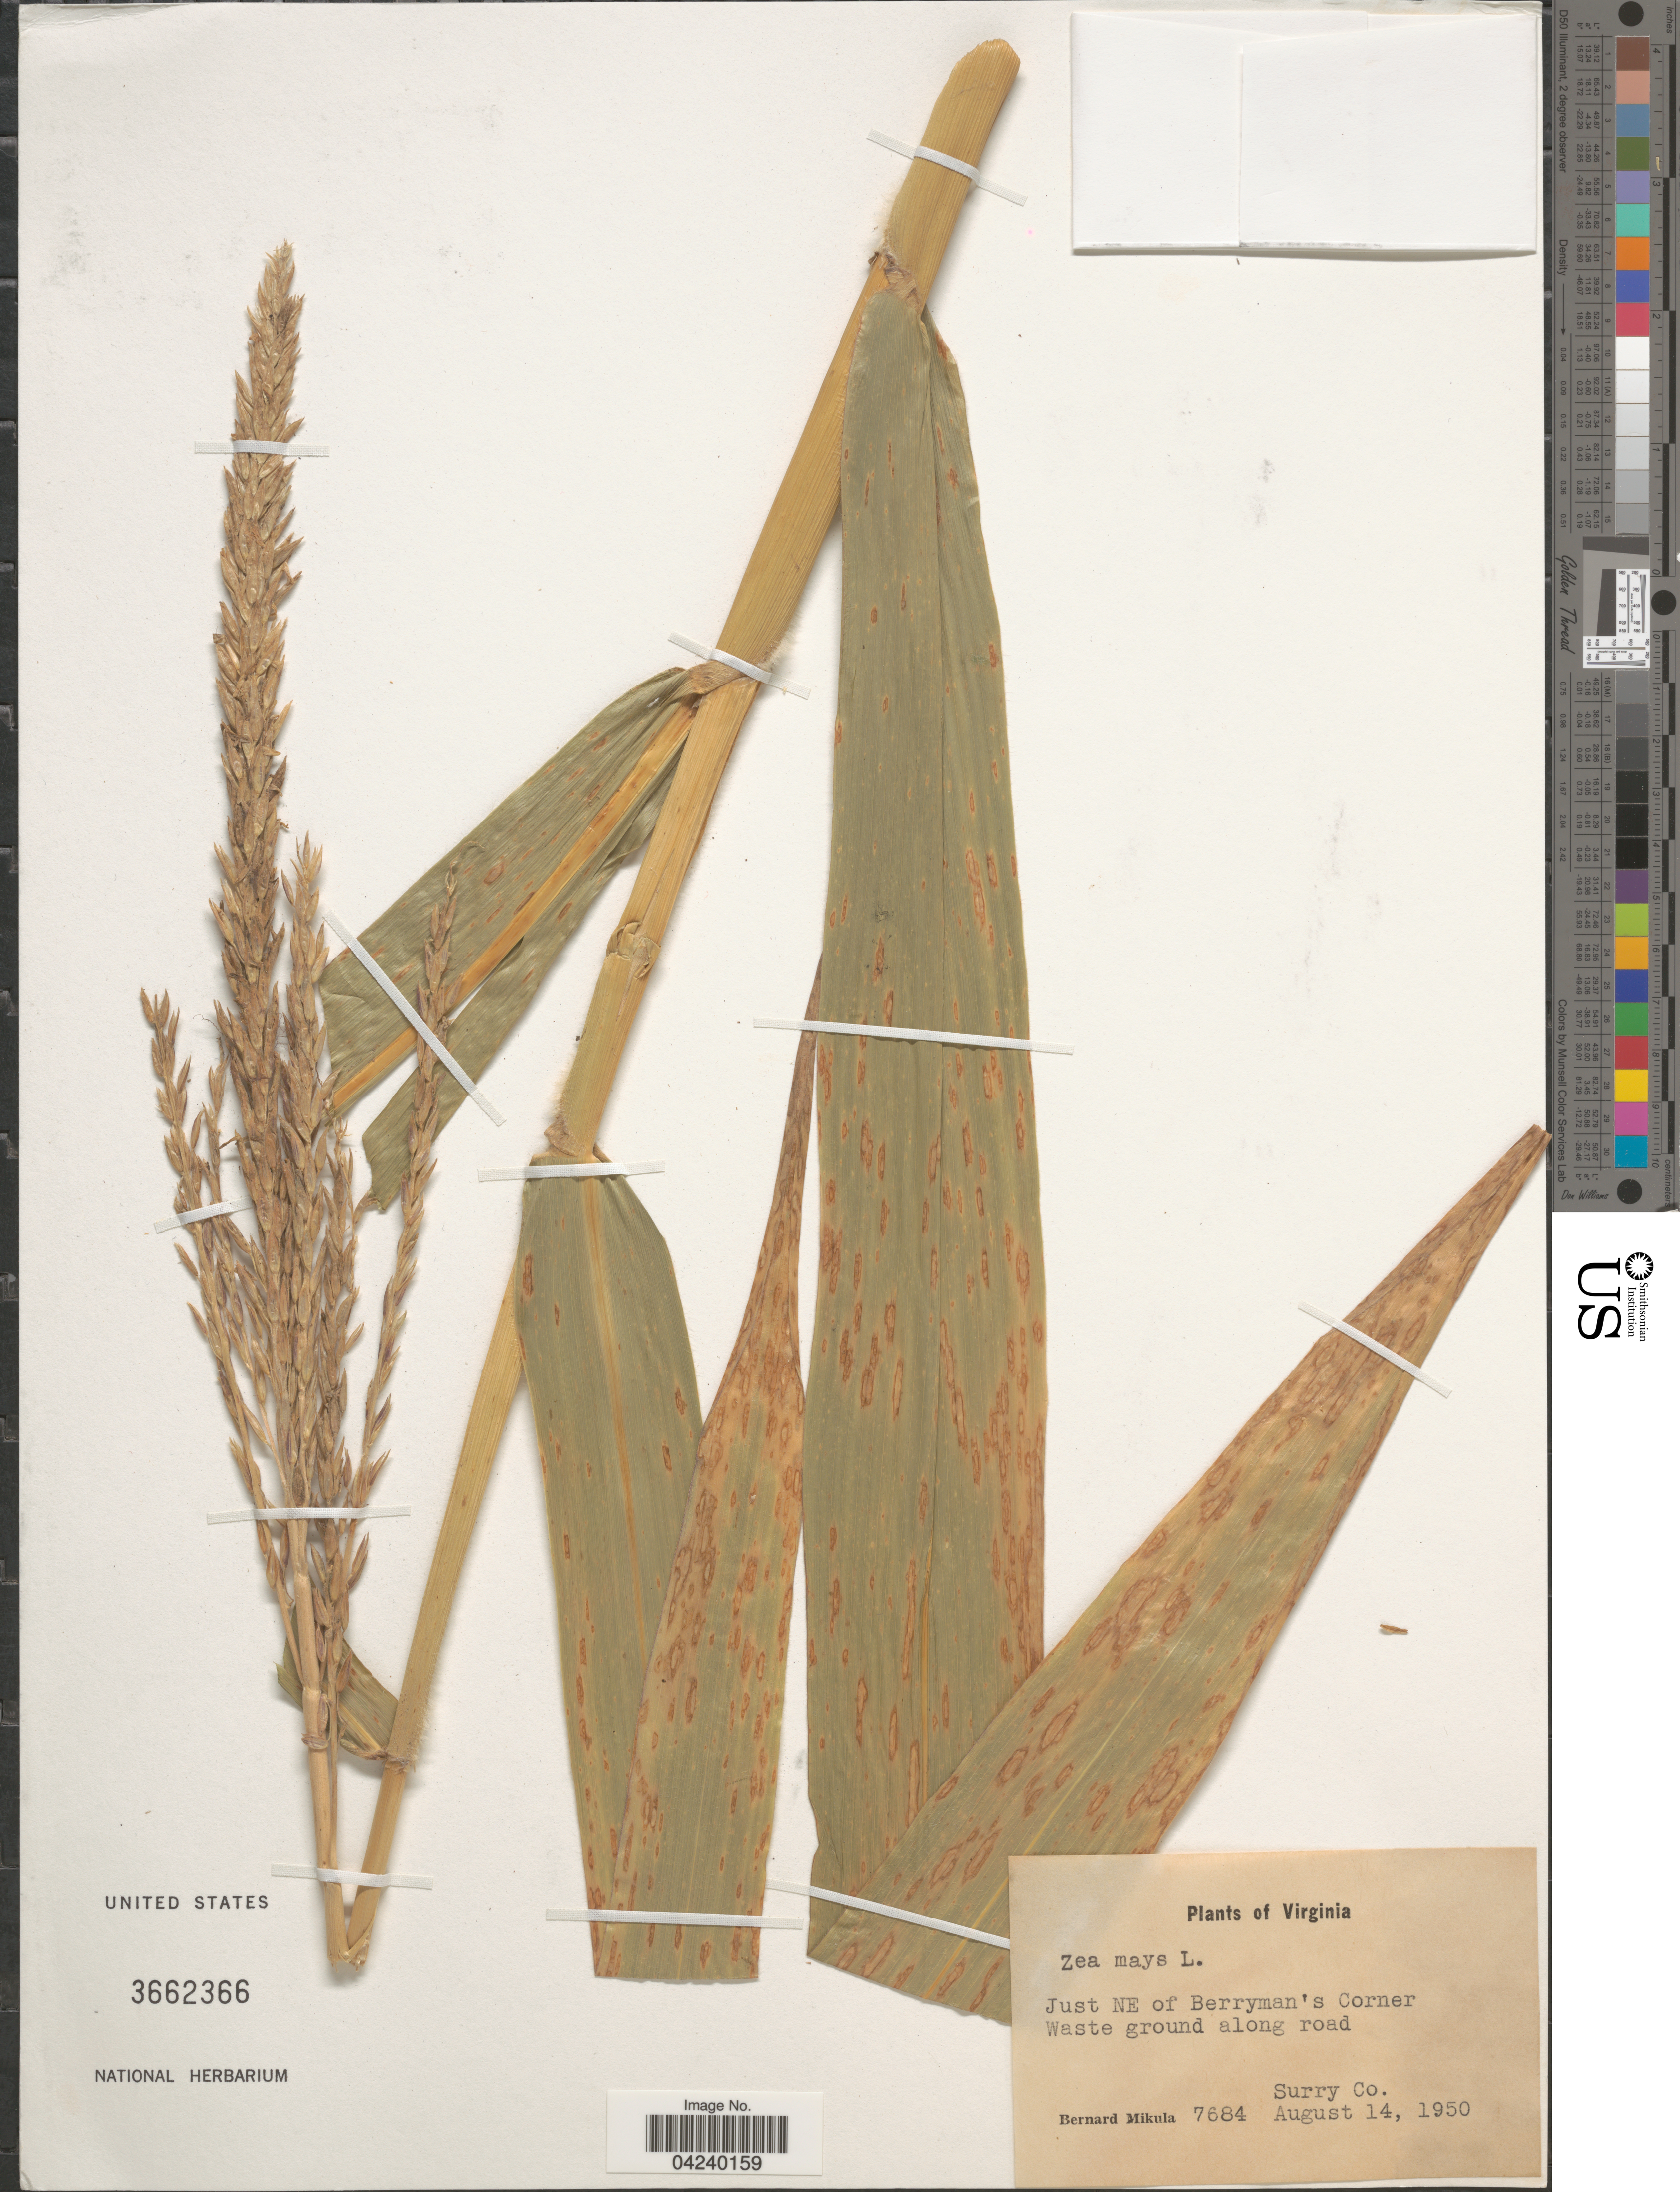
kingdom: Plantae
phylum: Tracheophyta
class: Liliopsida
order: Poales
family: Poaceae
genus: Zea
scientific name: Zea mays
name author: L.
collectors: B. Mikula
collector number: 7684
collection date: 1950-08-14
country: United States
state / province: Virginia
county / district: Surry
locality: Just NE of Berryman's Corner. Waste ground along road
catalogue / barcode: US 3662366